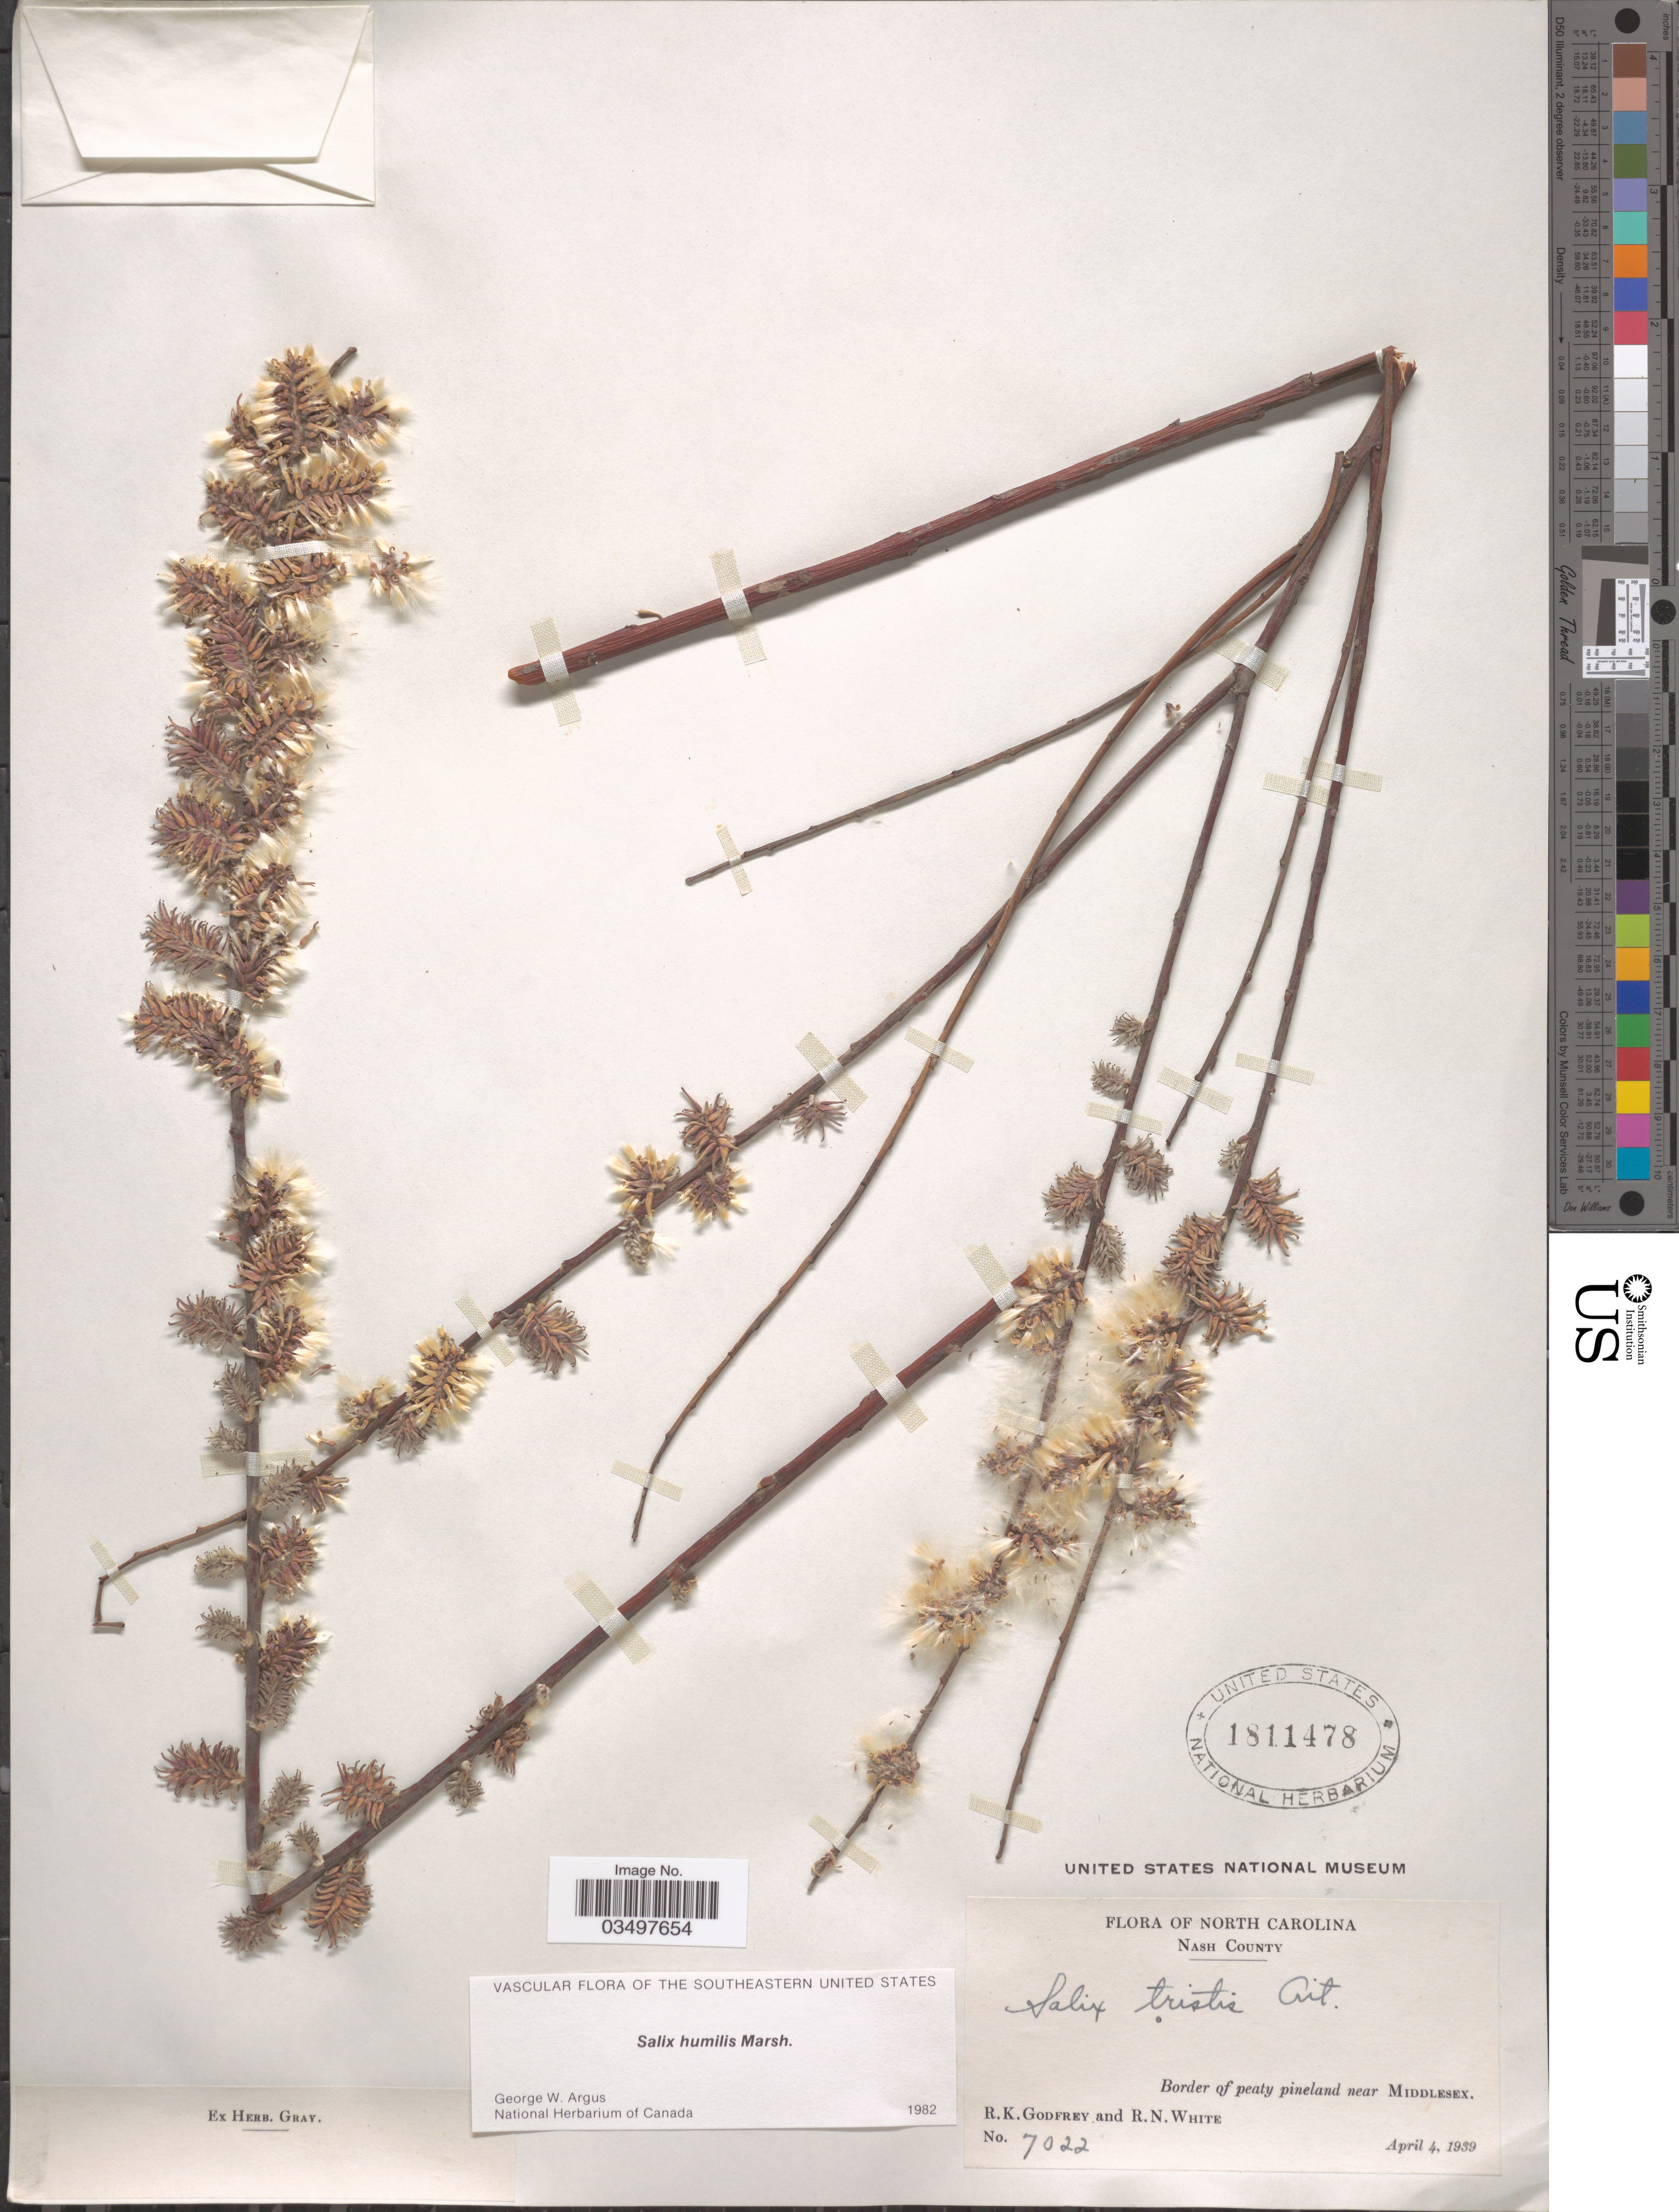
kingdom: Plantae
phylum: Tracheophyta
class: Magnoliopsida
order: Malpighiales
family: Salicaceae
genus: Salix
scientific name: Salix humilis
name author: Marshall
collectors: R. K. Godfrey & R. N. White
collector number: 7022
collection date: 1939-04-04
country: United States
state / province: North Carolina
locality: Nash County, Border of peaty pineland near Middlesex.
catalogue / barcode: US 1811478